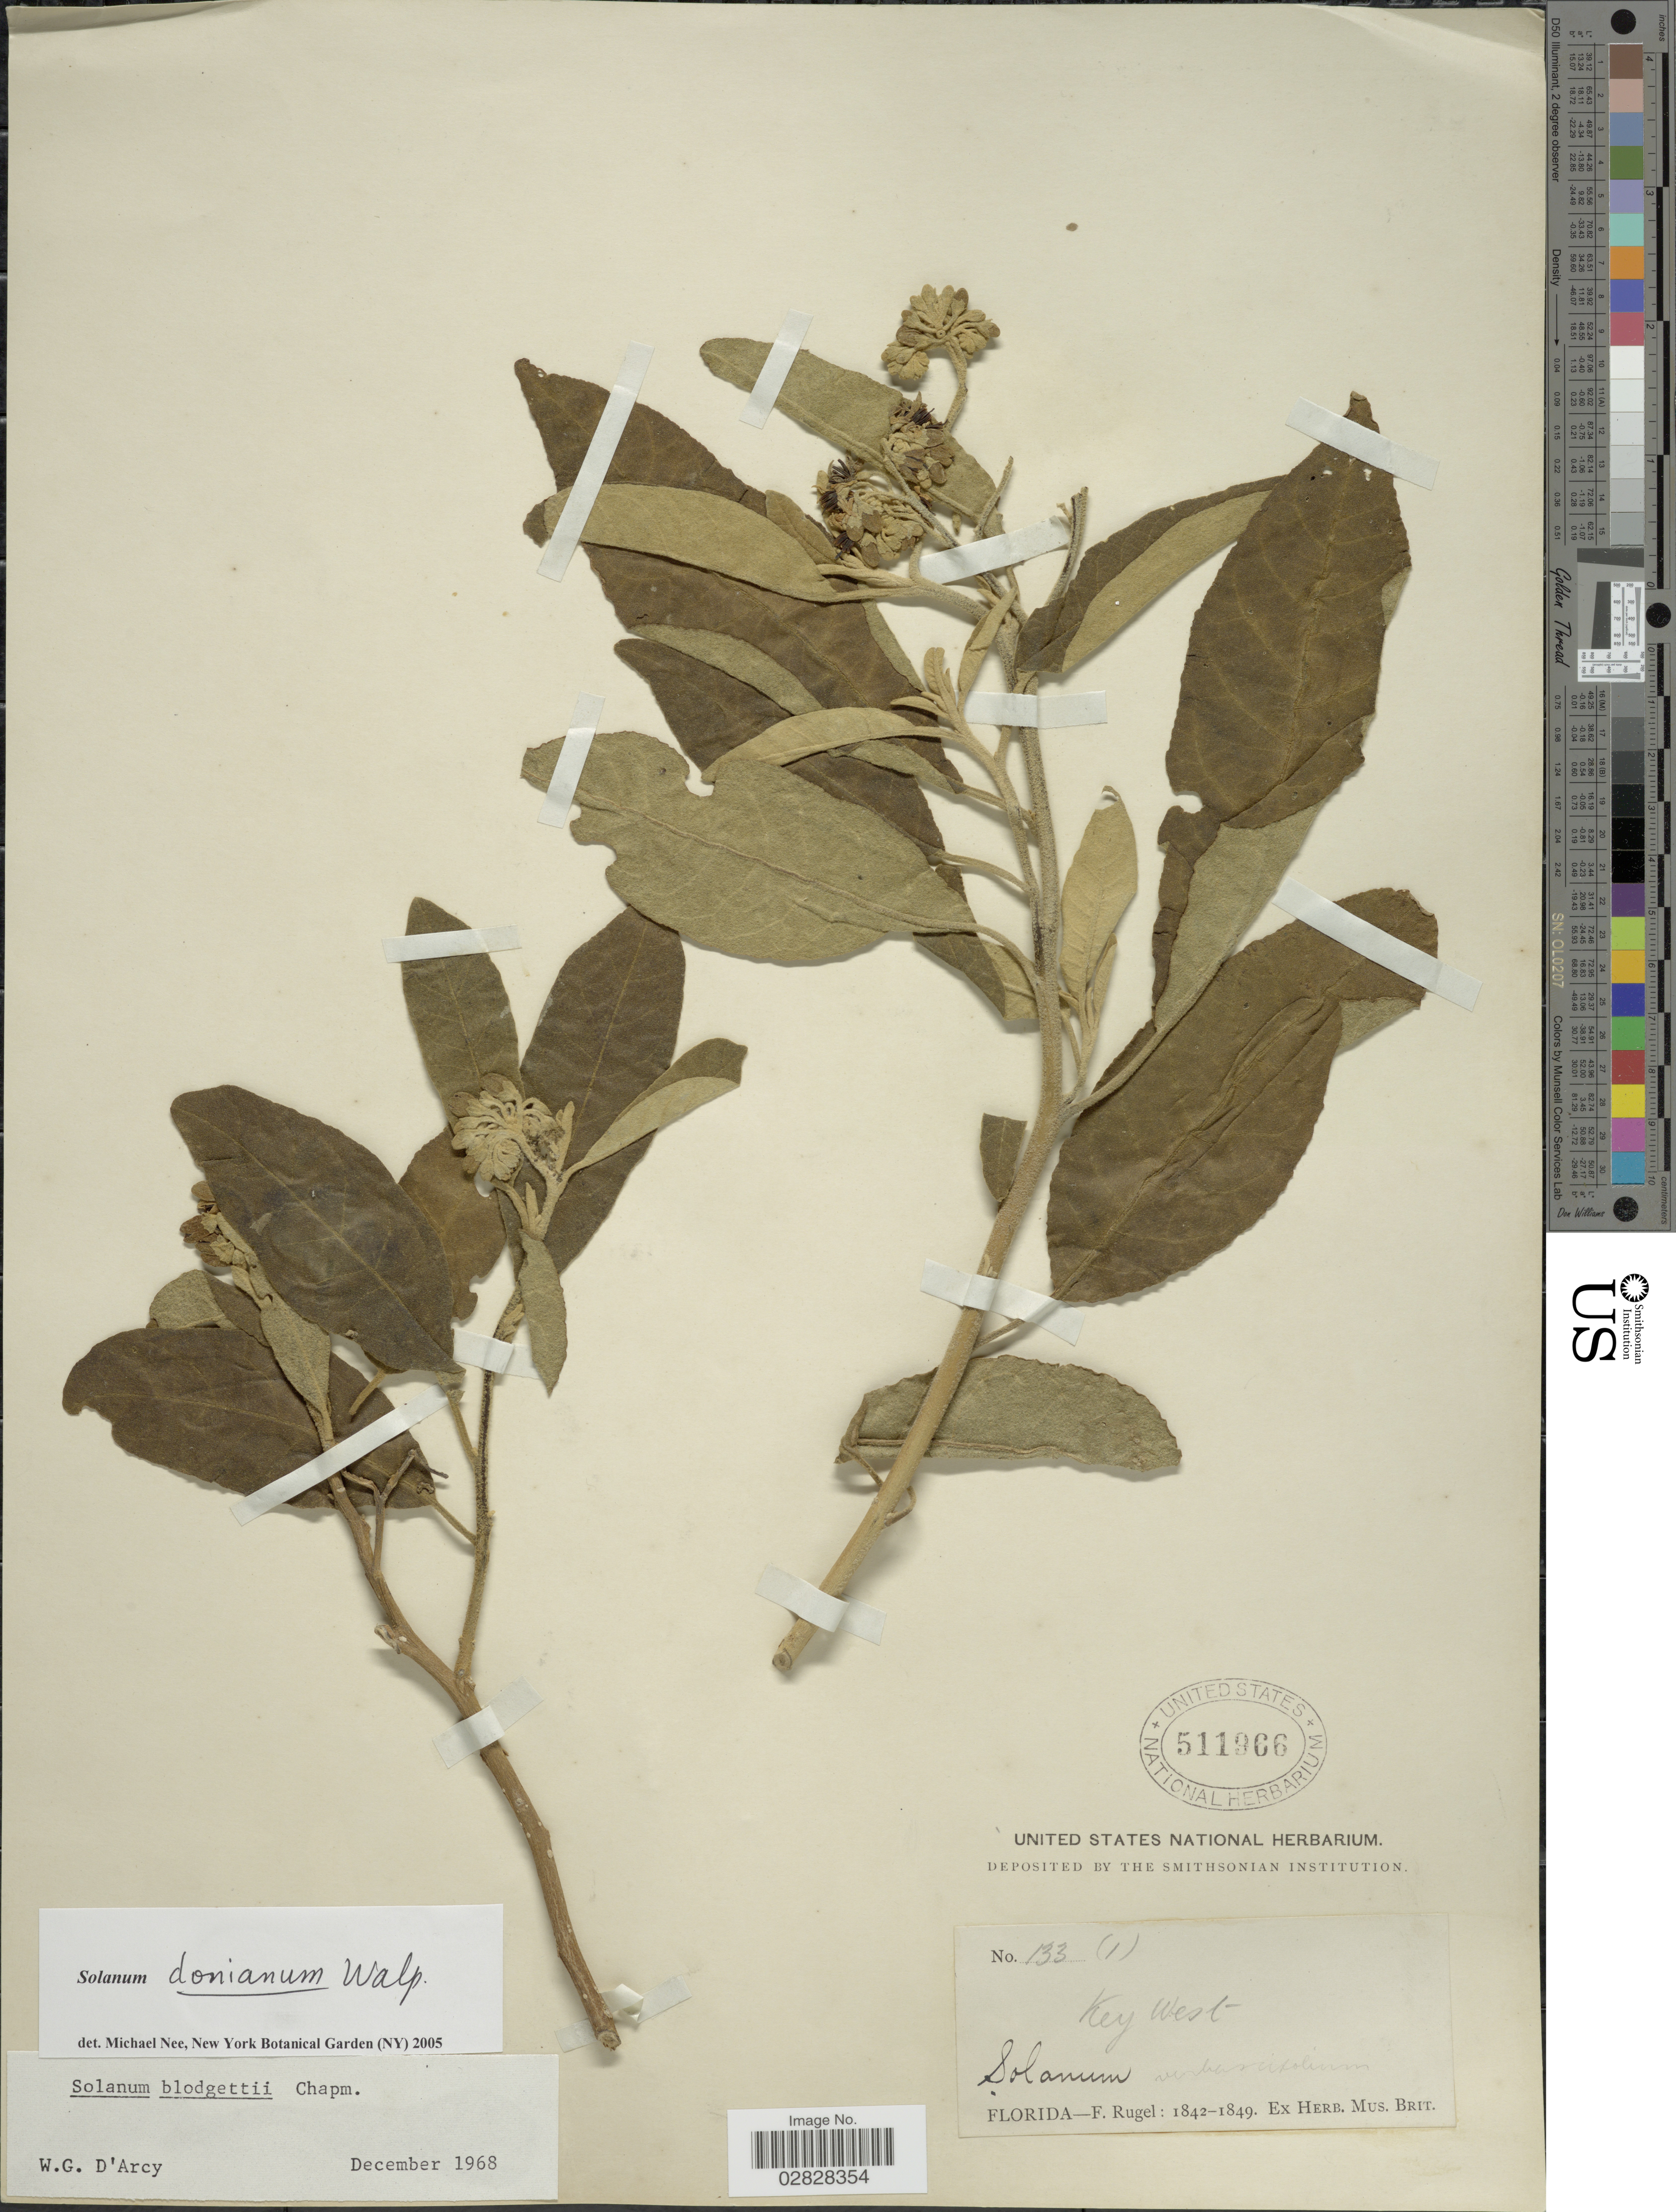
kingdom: Plantae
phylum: Tracheophyta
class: Magnoliopsida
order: Solanales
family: Solanaceae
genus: Solanum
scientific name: Solanum donianum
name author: Walp.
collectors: F. Rugel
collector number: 133 (1)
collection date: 1842/1849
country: United States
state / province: Florida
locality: Key West.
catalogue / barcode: US 511966